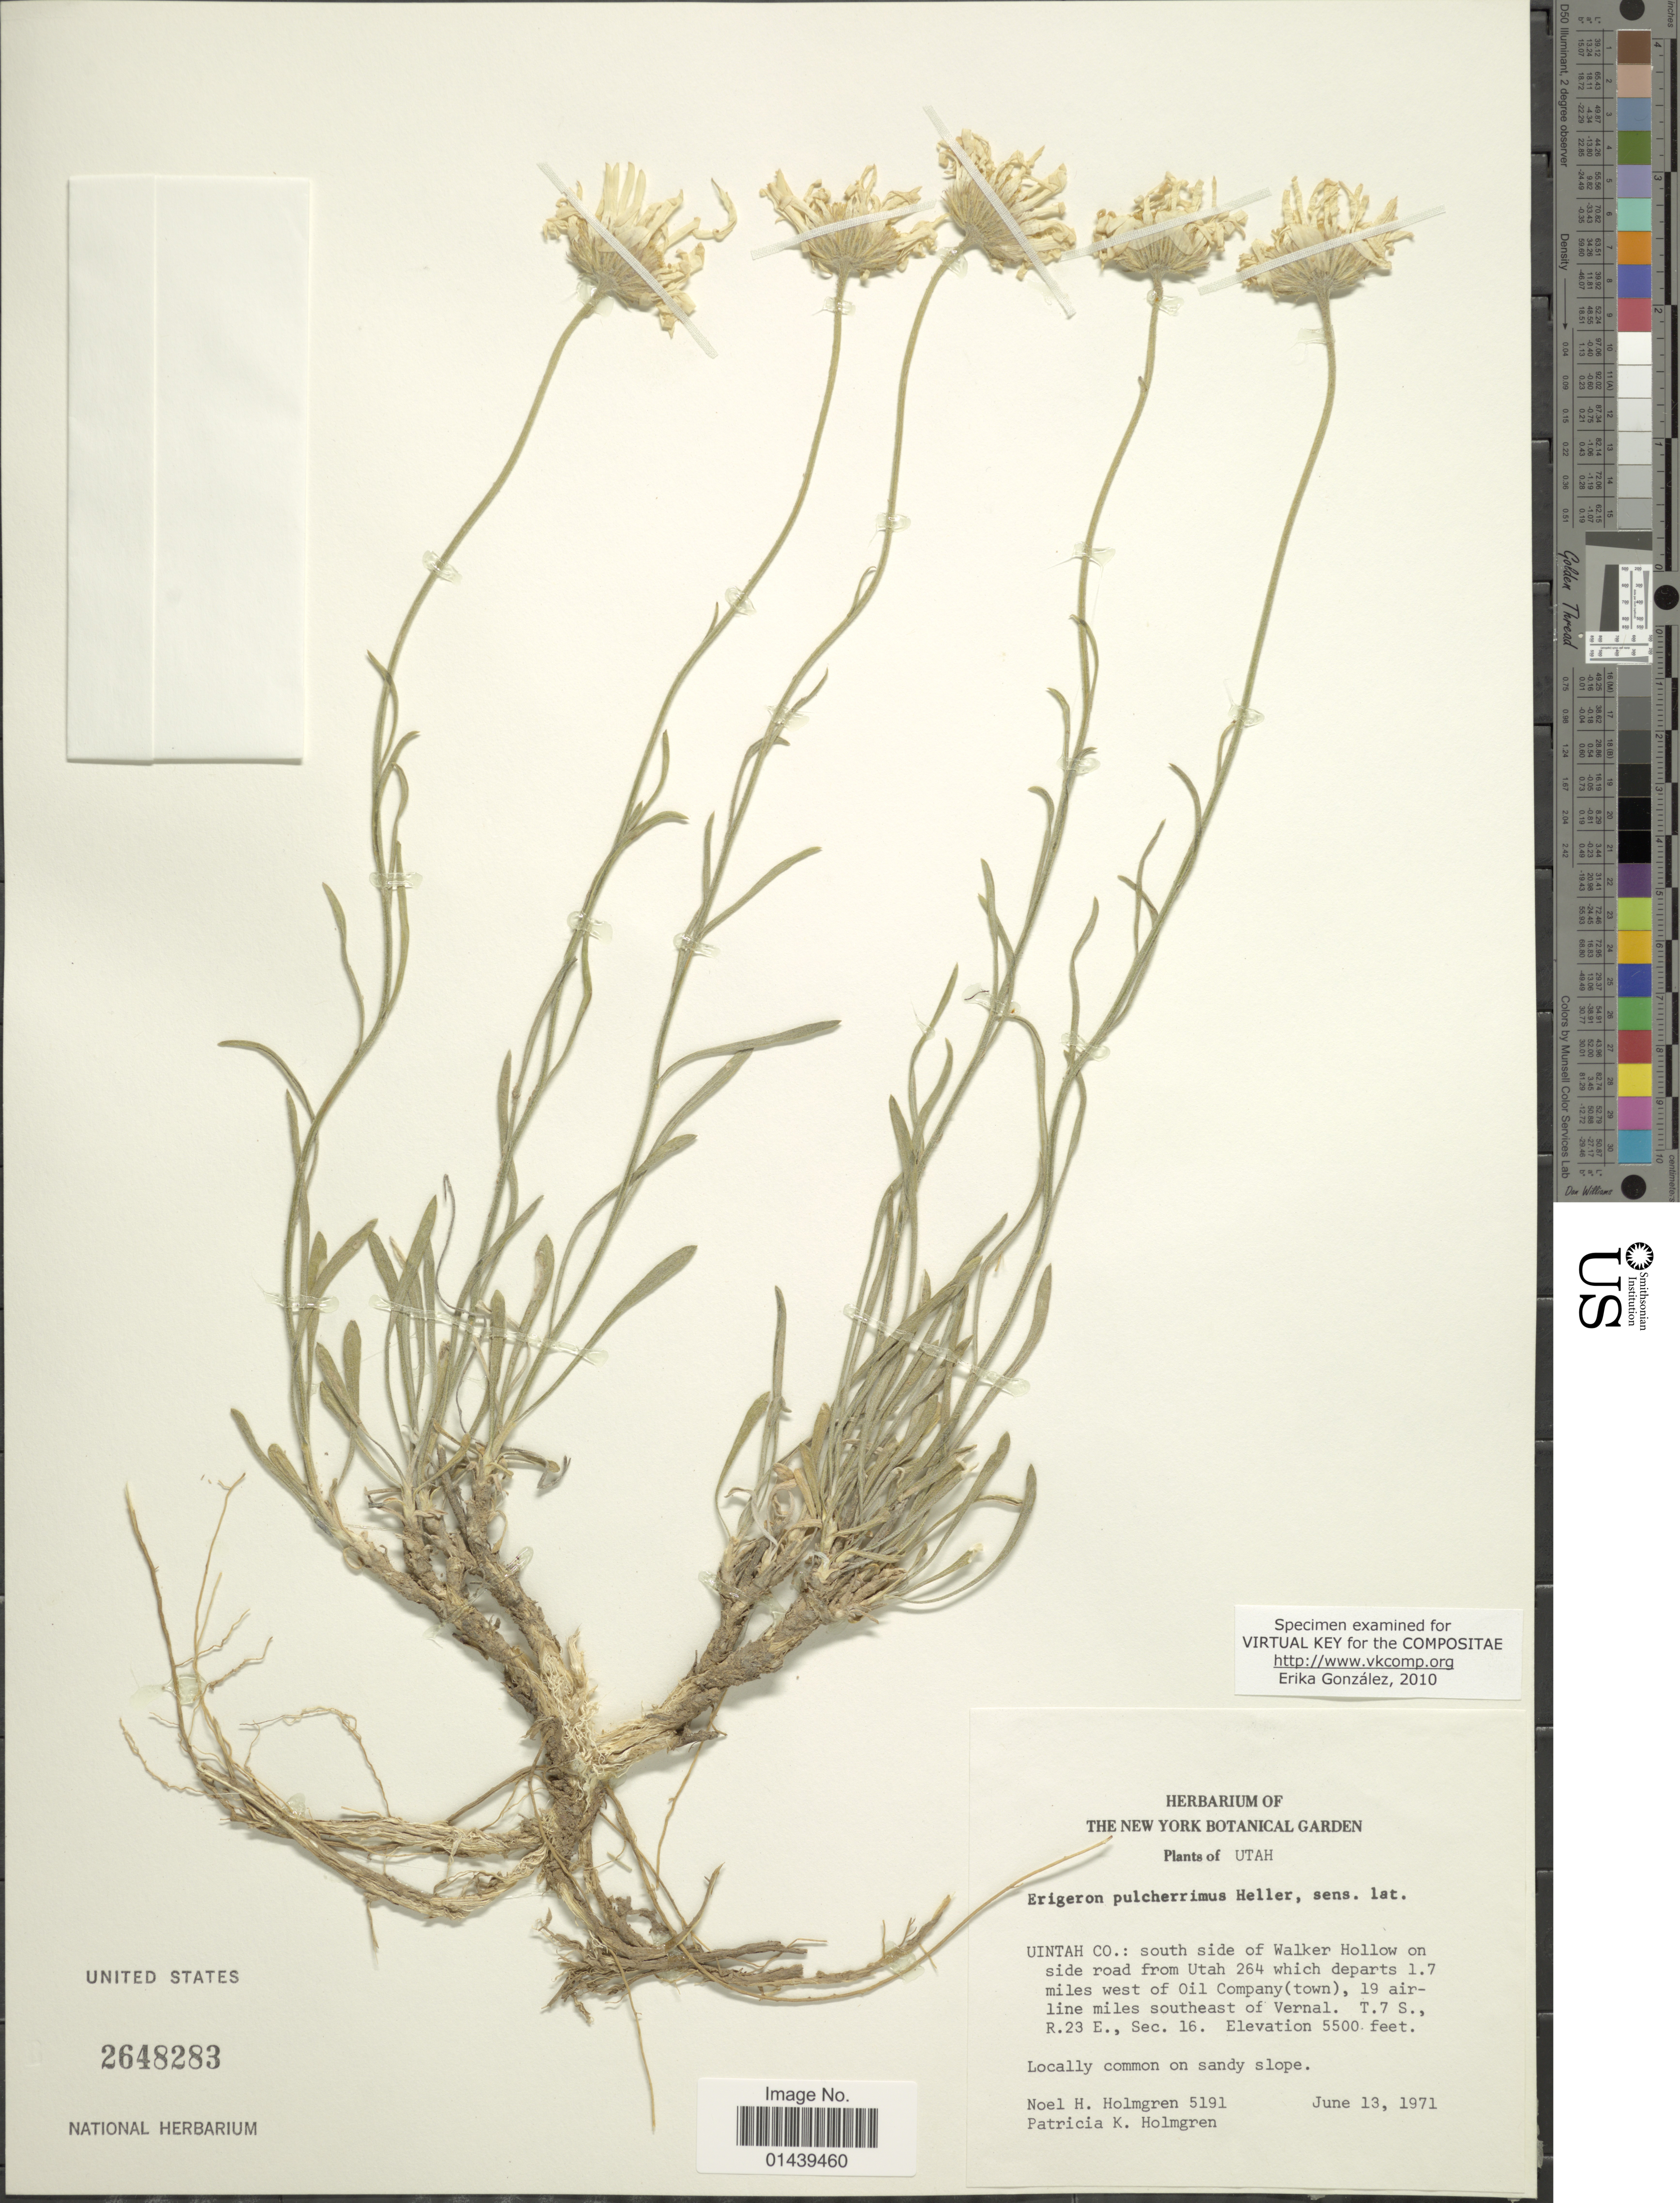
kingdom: Plantae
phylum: Tracheophyta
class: Magnoliopsida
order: Asterales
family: Asteraceae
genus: Erigeron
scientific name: Erigeron pulcherrimus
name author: A. Heller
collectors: N. H. Holmgren & P. K. Holmgren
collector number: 5191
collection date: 1971-06-13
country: United States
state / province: Utah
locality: Uintah Co.: south side of Walker Hollow on side road from Utah 264 which departs 1.7 miles west of Oil Company (town), 19 airline miles southeast of Vernal. T.7S., R.23 E., Sec. 16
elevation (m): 1676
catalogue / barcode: US 2648283